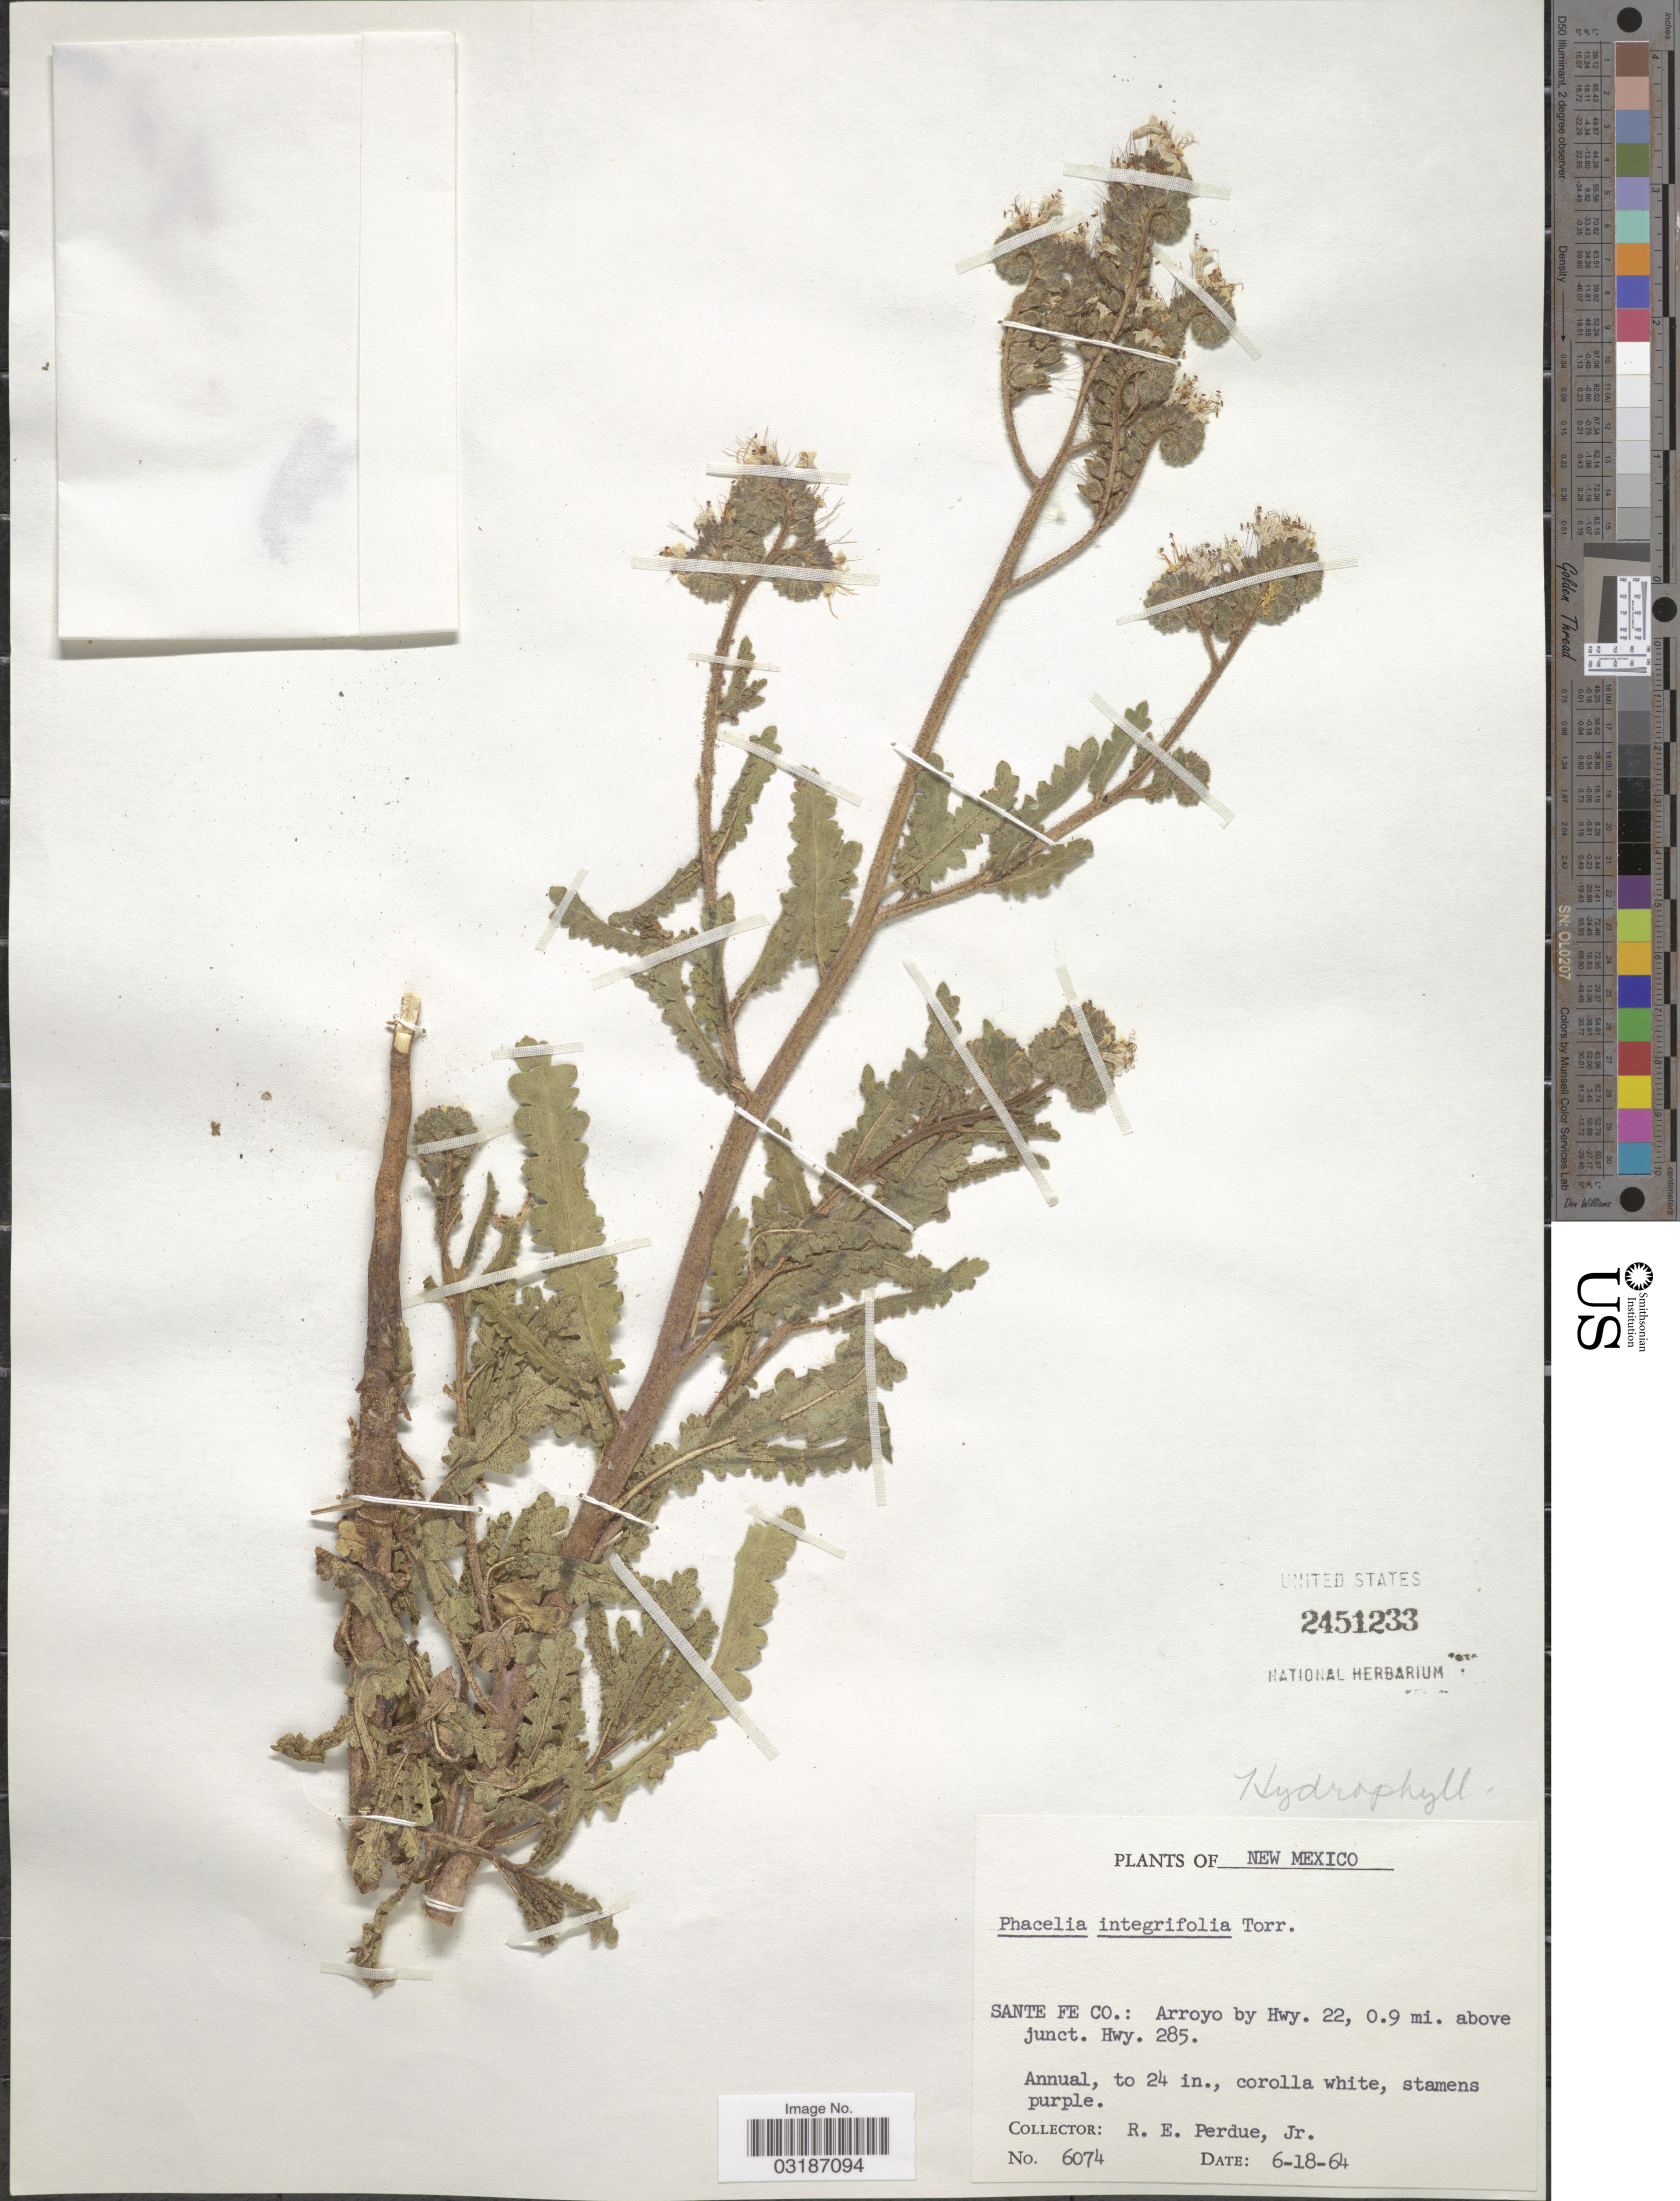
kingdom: Plantae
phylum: Tracheophyta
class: Magnoliopsida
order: Boraginales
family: Hydrophyllaceae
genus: Phacelia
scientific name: Phacelia integrifolia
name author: Torr.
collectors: R. E. Perdue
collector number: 6074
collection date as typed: Transcribed d/m/y: 18/6/64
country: United States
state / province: New Mexico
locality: Sante Fe Co.: Arroyo by Hwy. 22, 0.9 mi. above junct. Hwy. 285.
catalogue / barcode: US 2451233